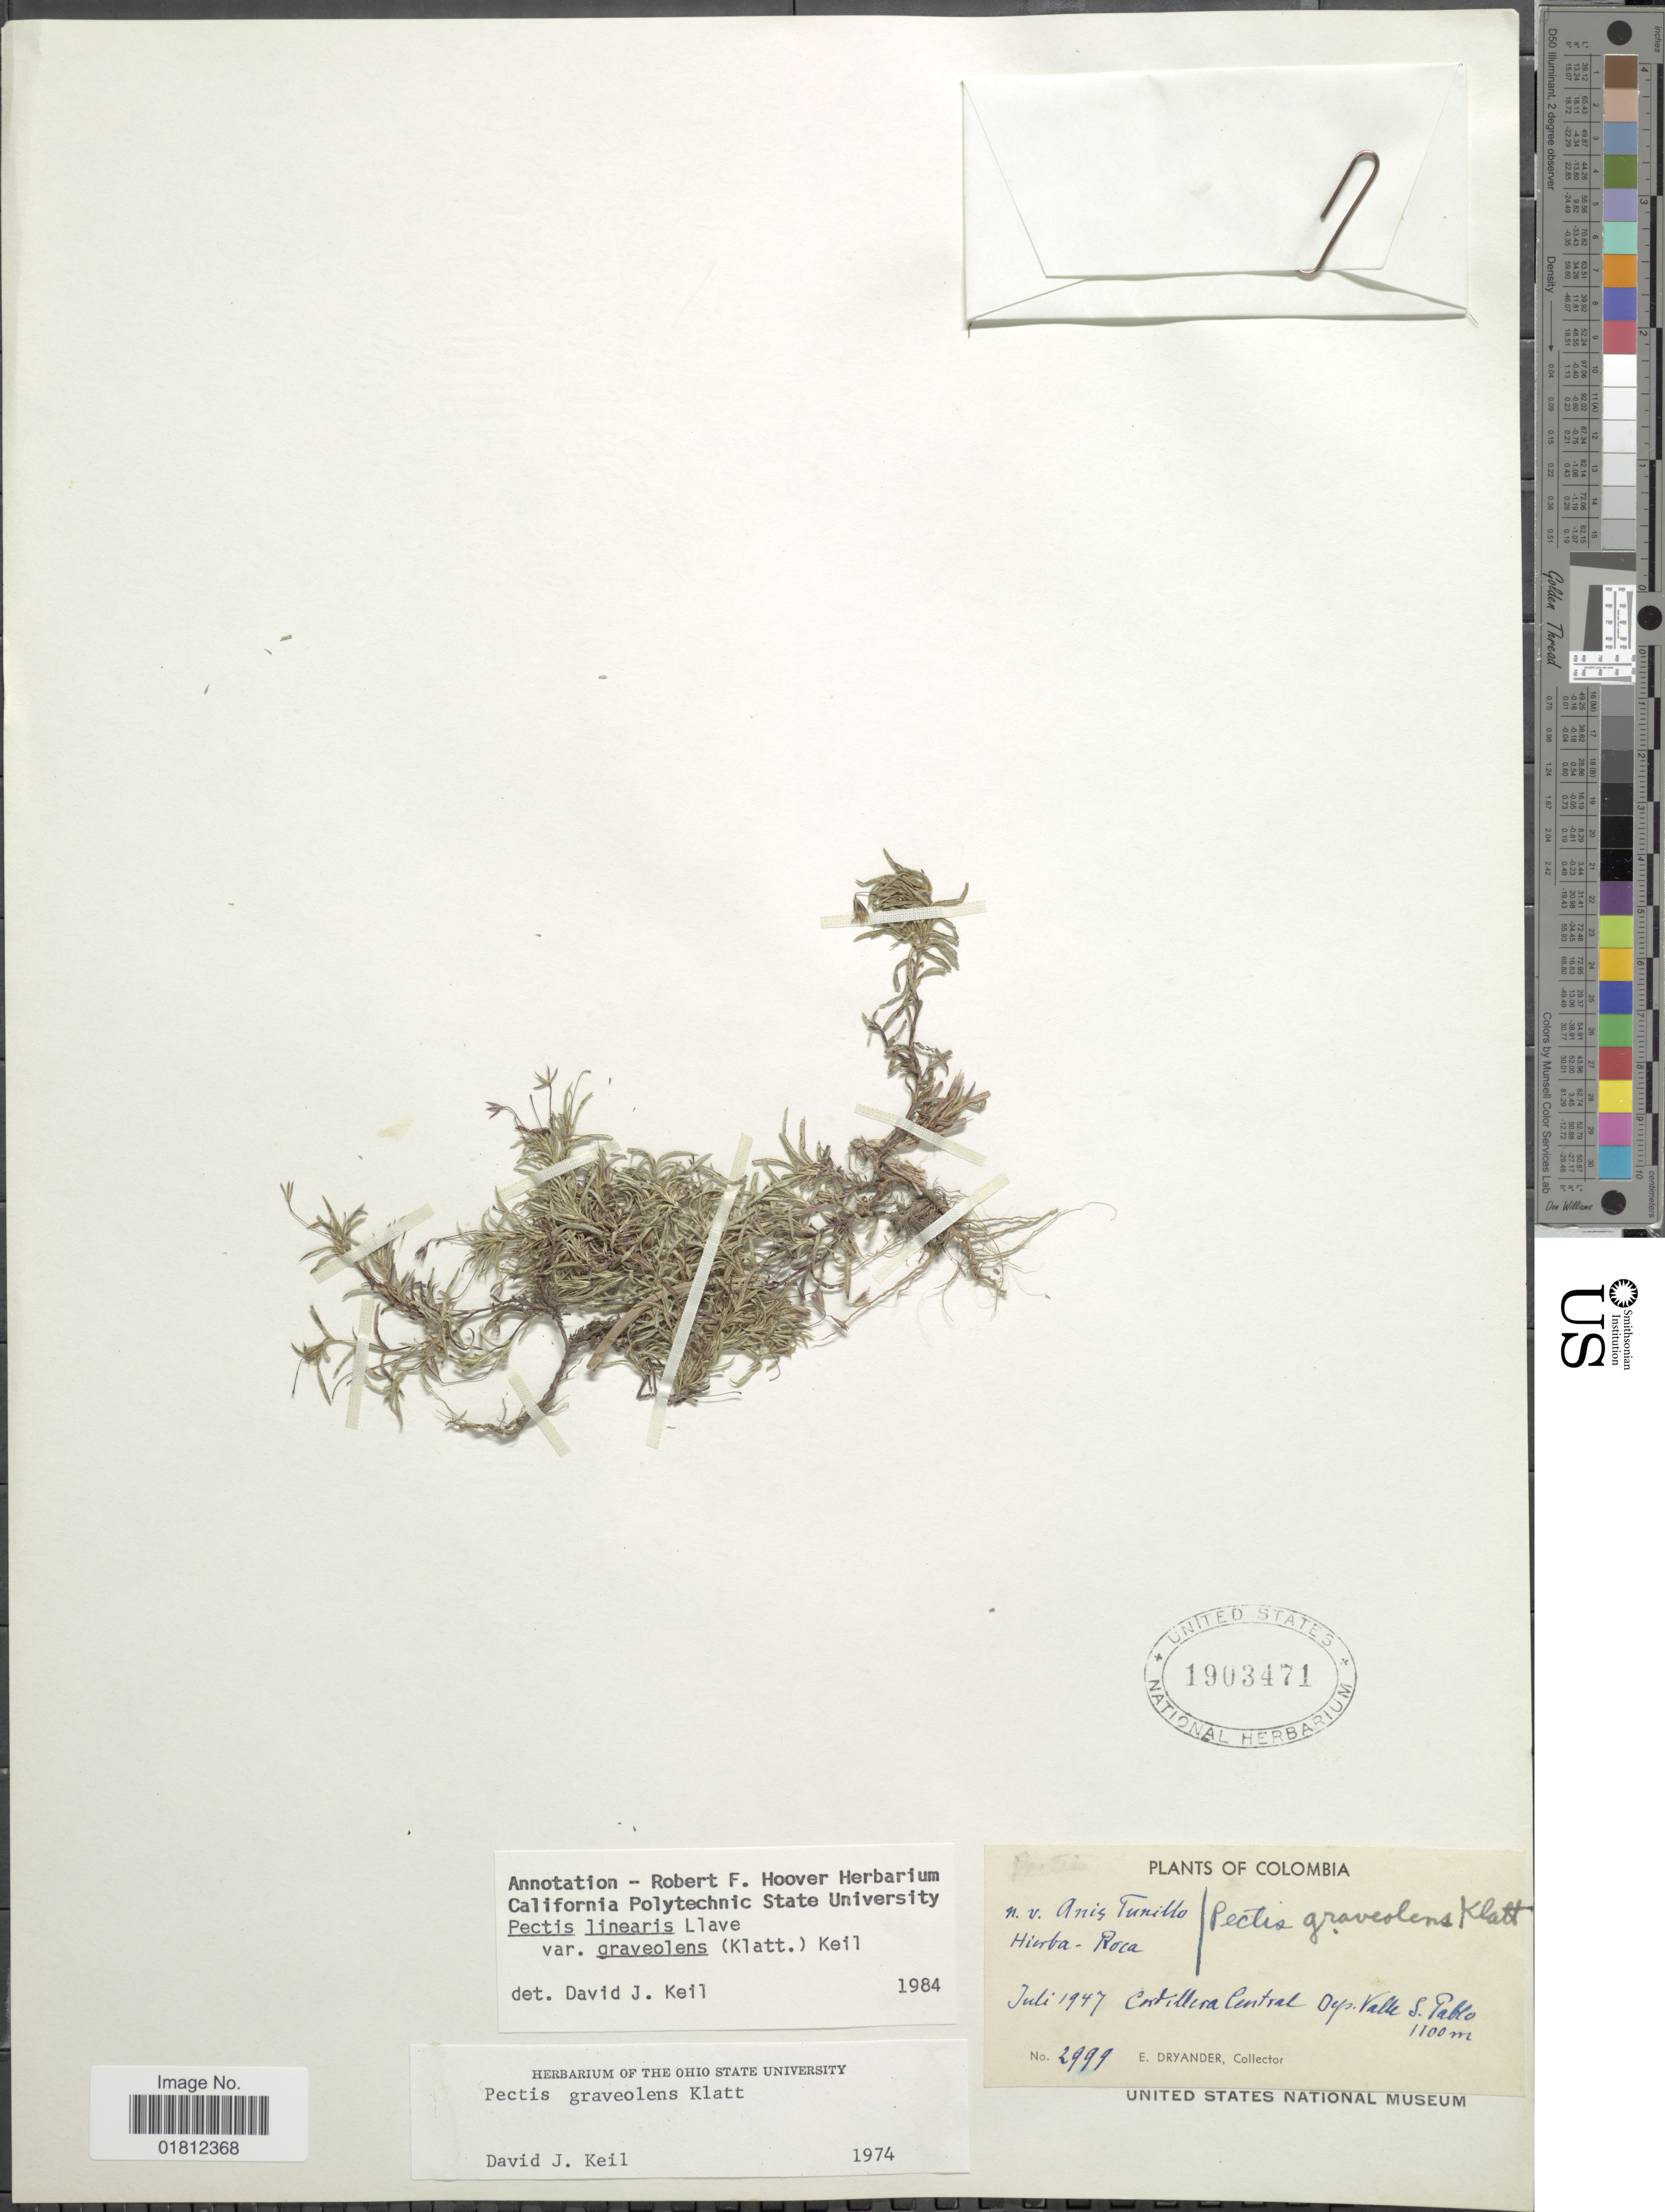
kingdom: Plantae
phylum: Tracheophyta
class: Magnoliopsida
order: Asterales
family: Asteraceae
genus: Pectis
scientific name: Pectis linearis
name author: La Llave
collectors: E. Dryander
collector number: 2999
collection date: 1947-07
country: Colombia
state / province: Valle del Cauca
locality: Cordillera Central, Dep. Calle S. Pablo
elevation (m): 1100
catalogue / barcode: US 1903471